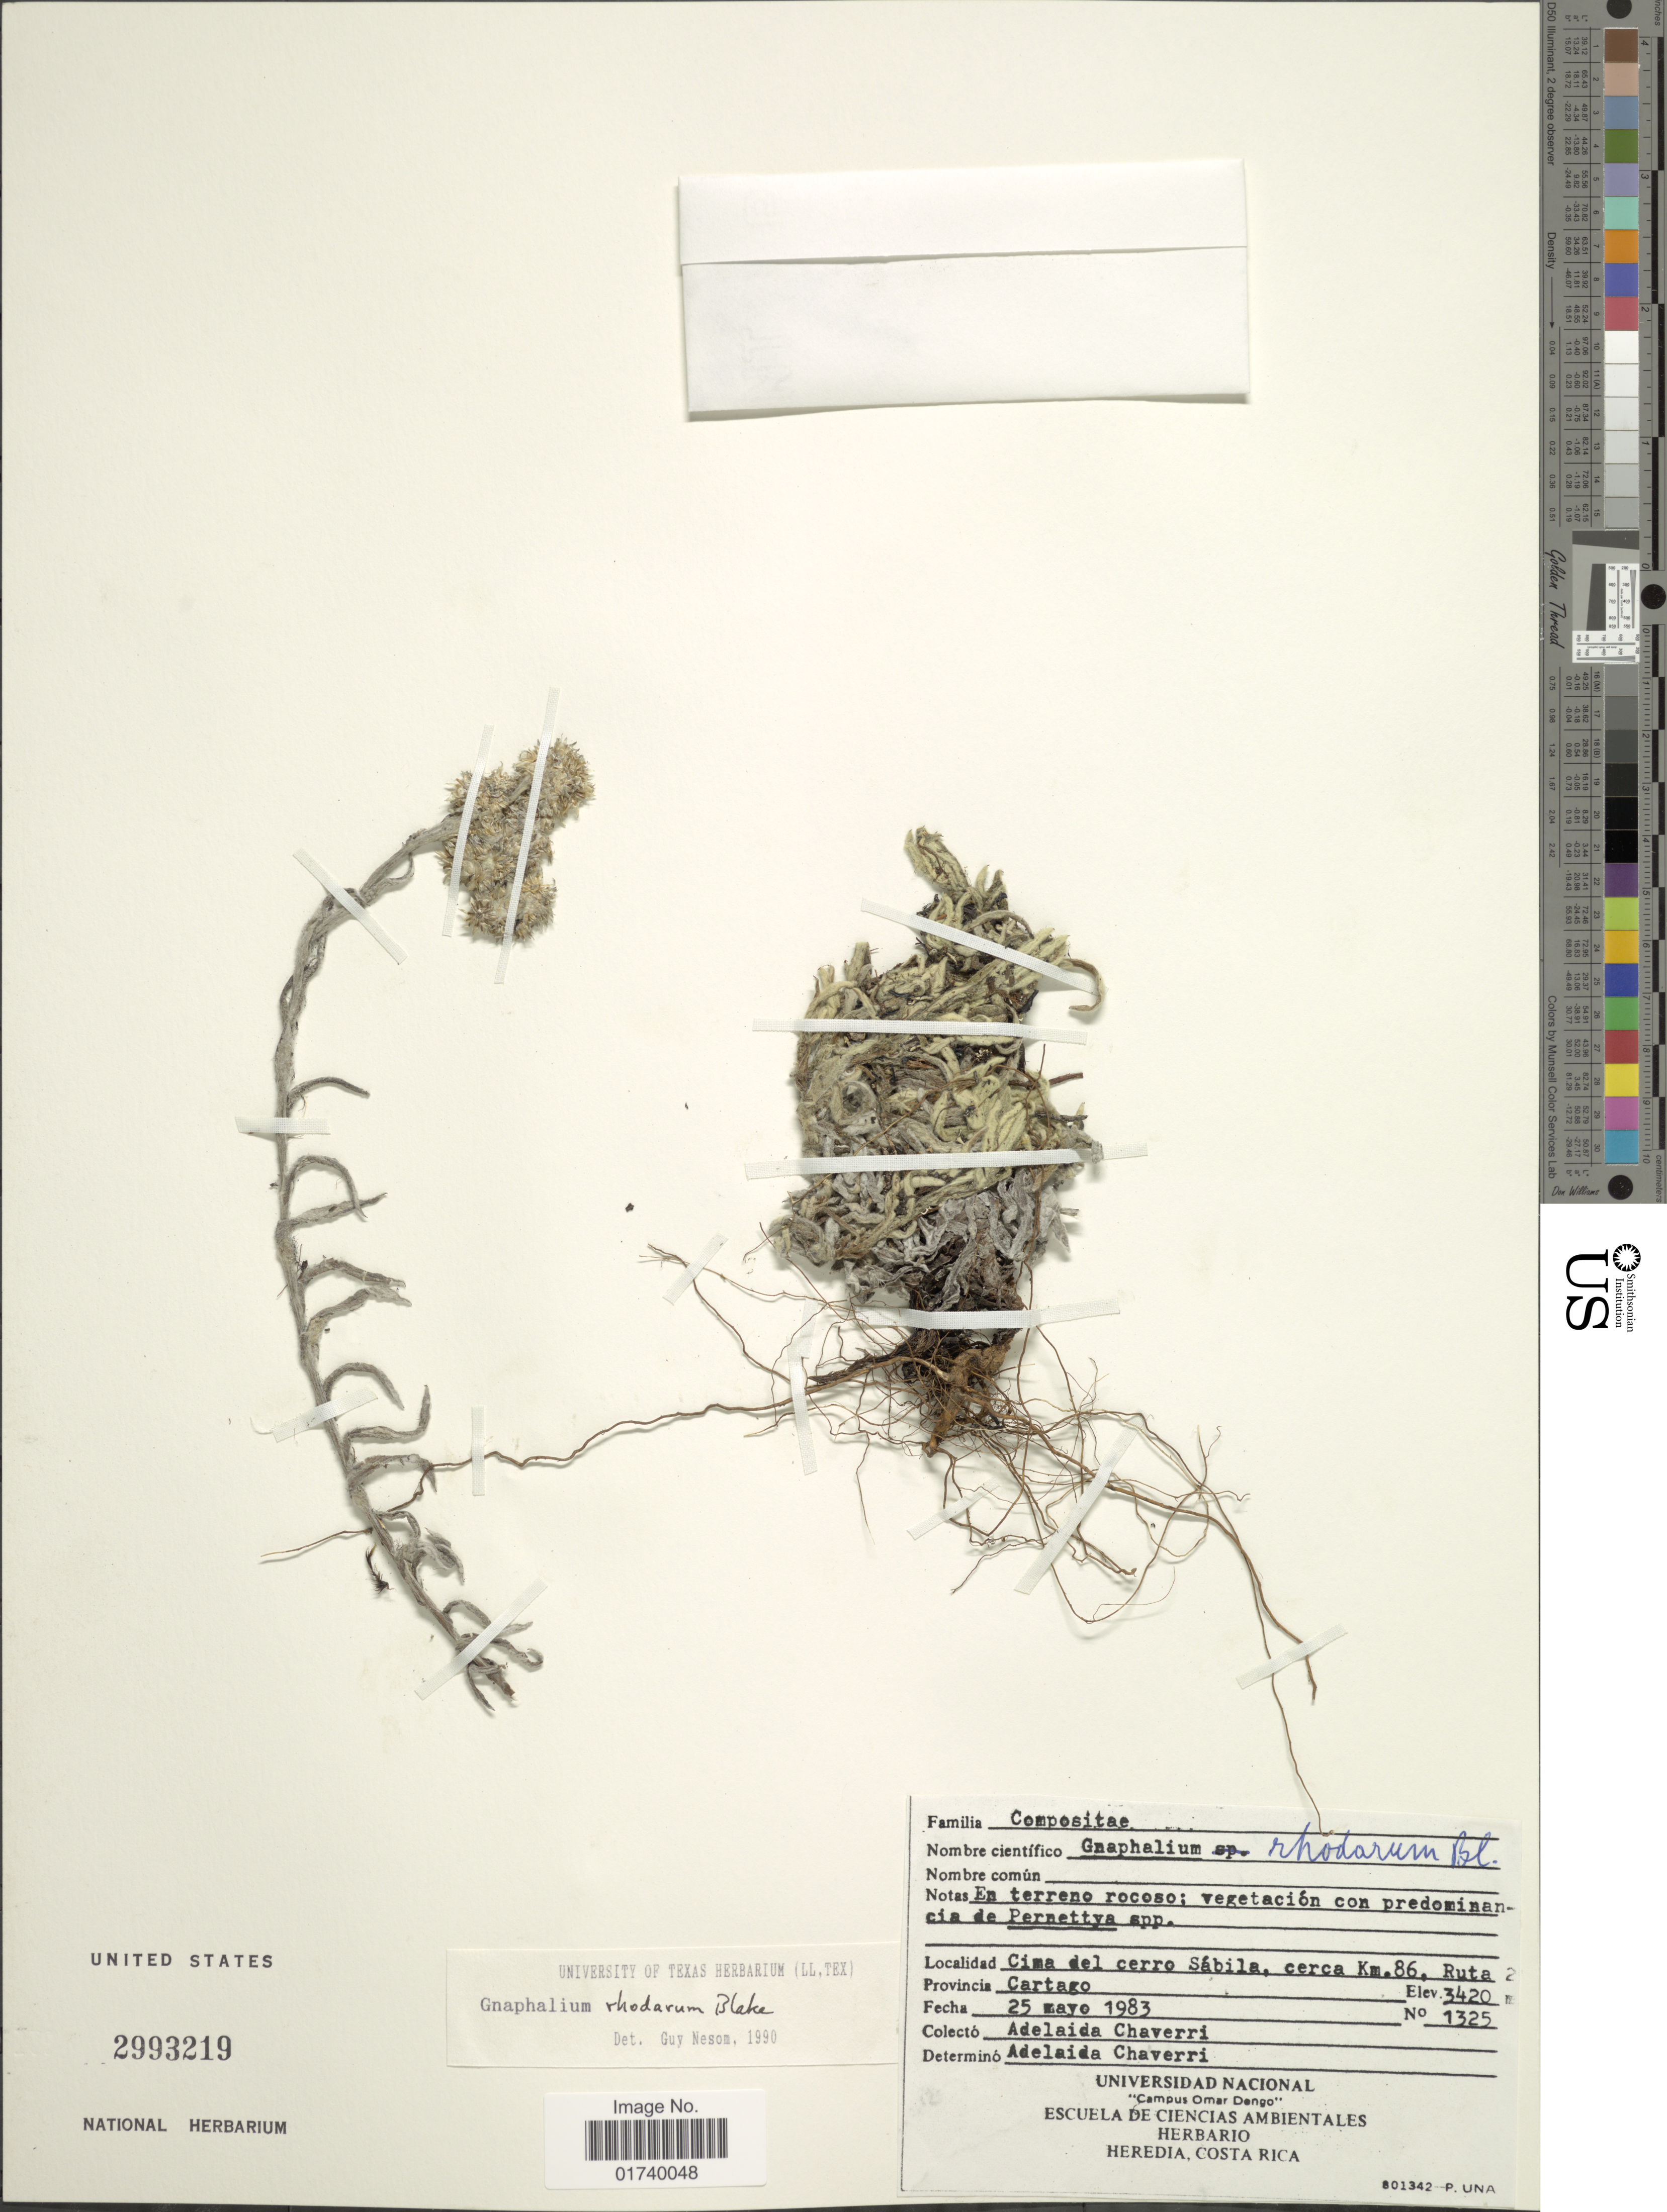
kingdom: Plantae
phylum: Tracheophyta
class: Magnoliopsida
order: Asterales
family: Asteraceae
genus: Pseudognaphalium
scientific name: Pseudognaphalium pruskii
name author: G.L. Nesom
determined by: Nesom, Guy L.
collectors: A. Chaverri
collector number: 1325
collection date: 1983-05-25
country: Costa Rica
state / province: Cartago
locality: Cima del cerro Sabila, cerca Km 86. Rutu.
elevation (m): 3420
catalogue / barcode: US 2993219